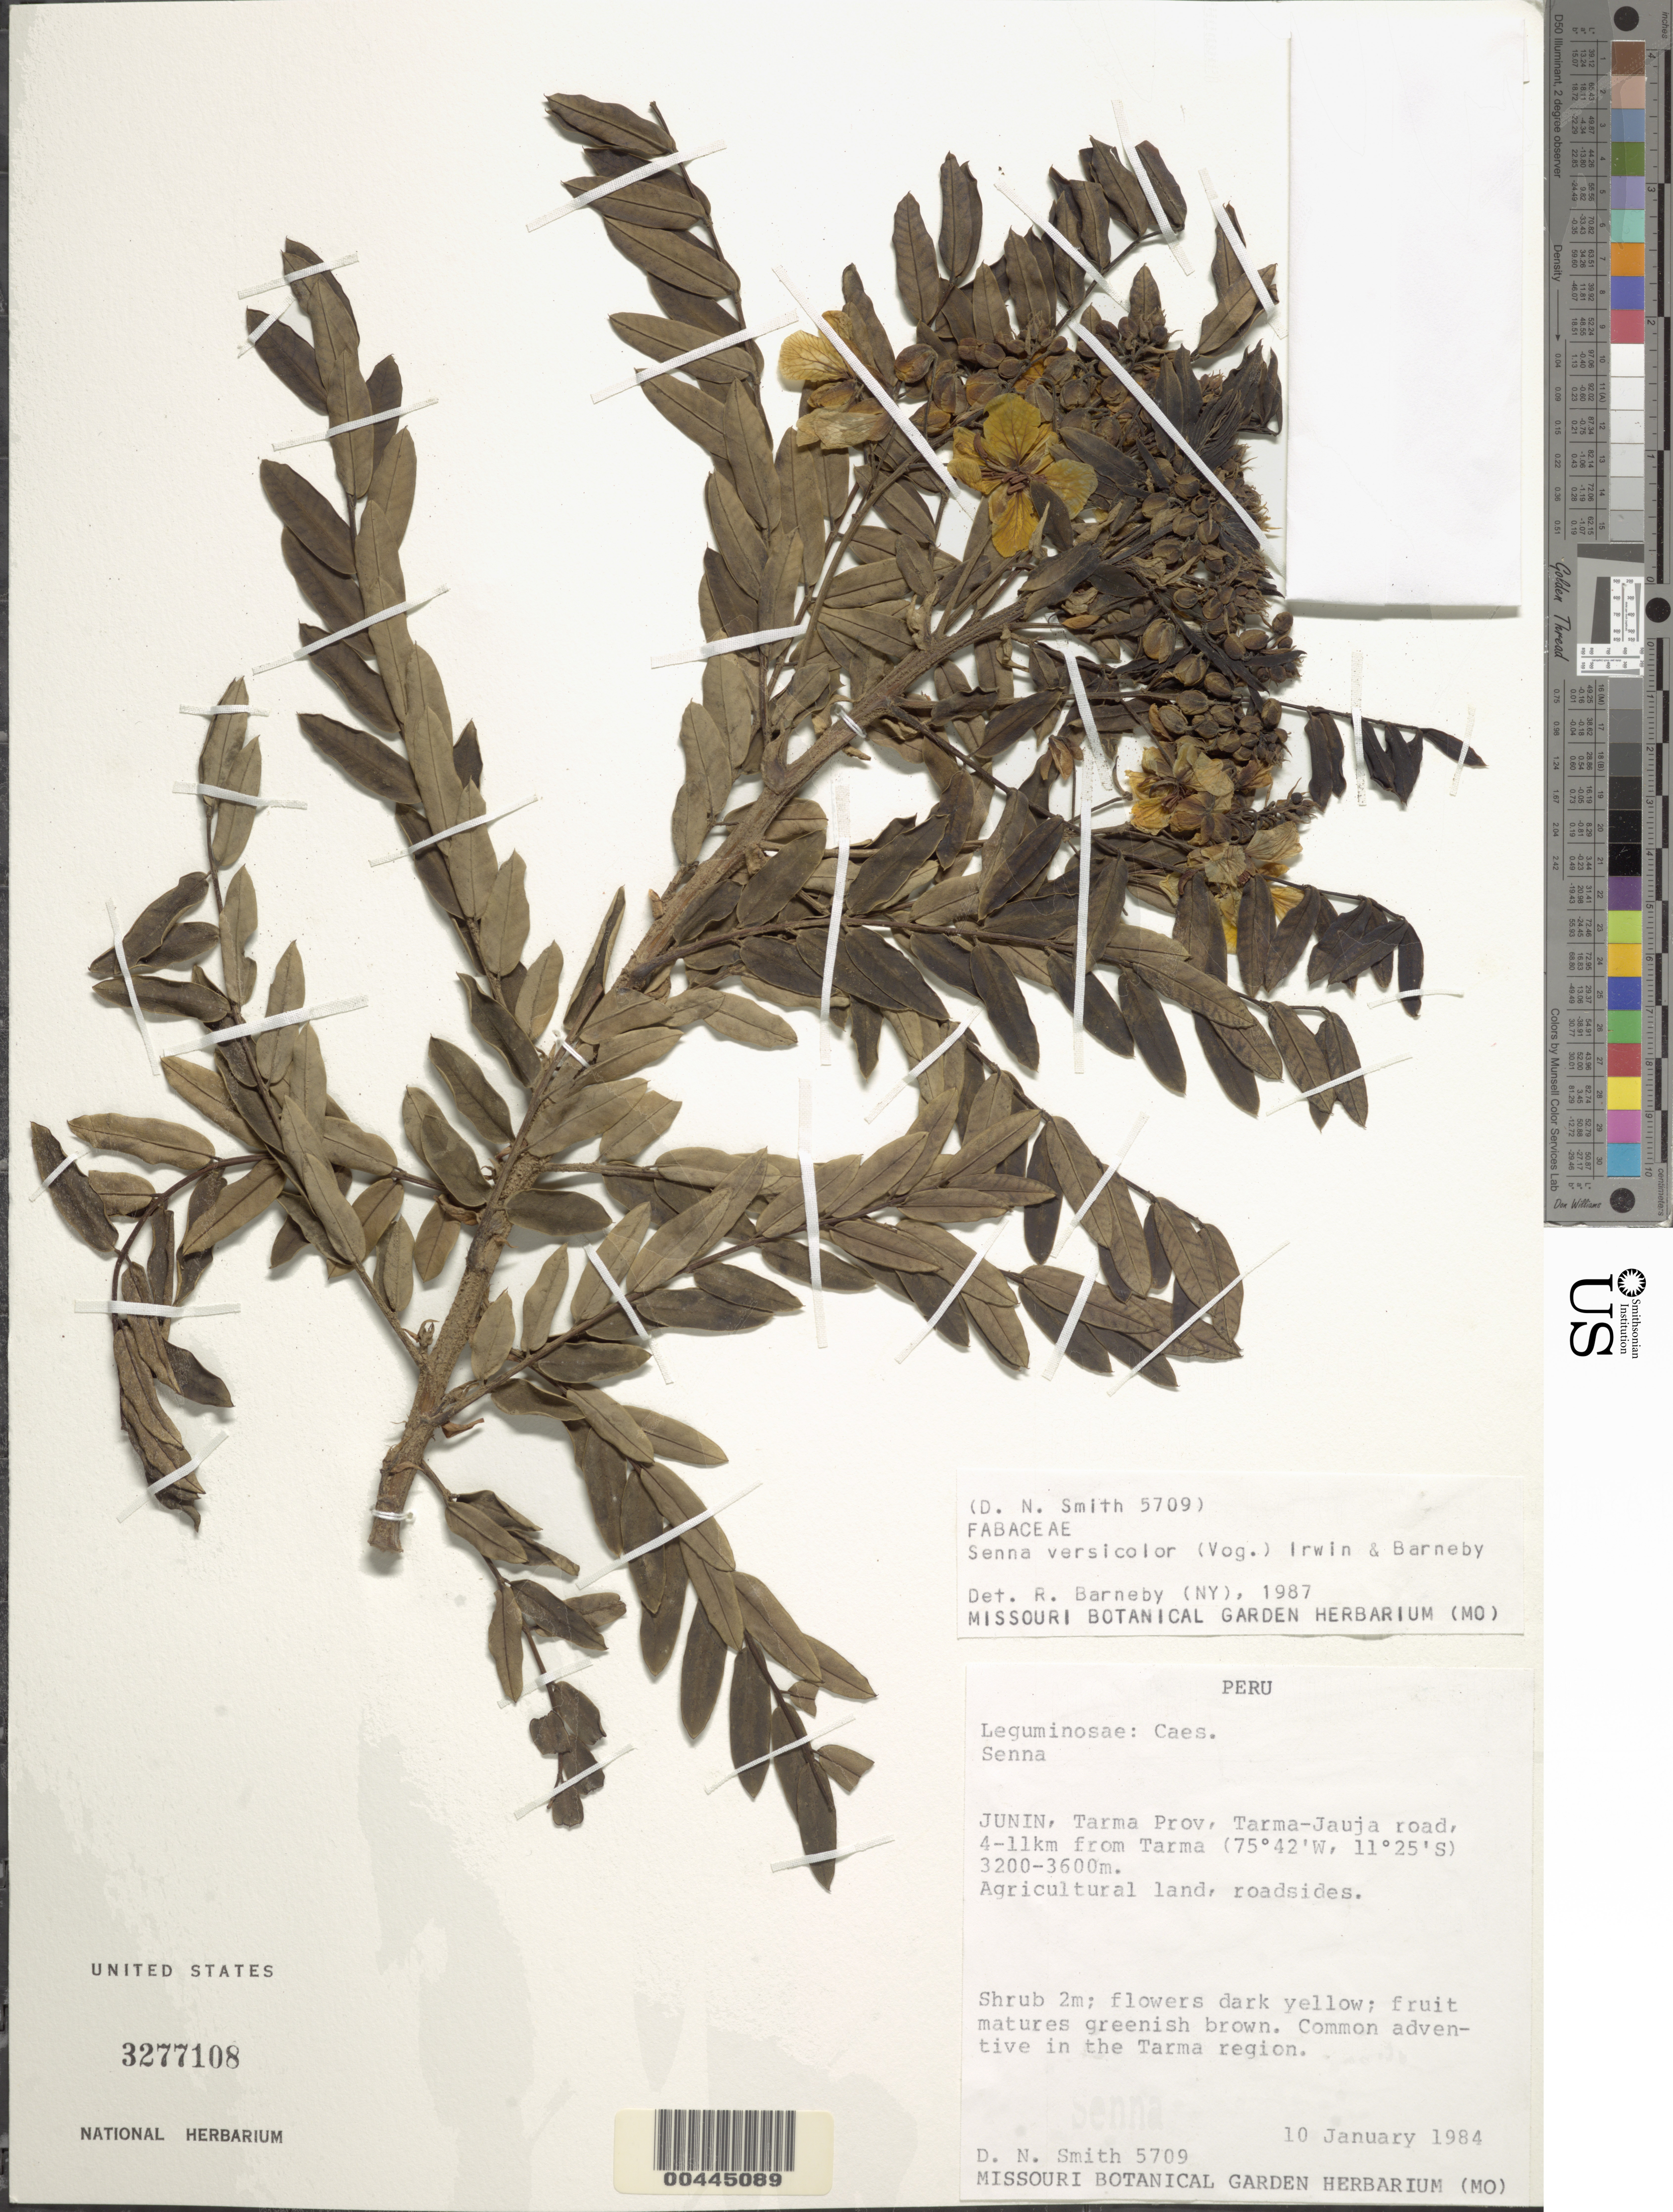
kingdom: Plantae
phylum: Tracheophyta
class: Magnoliopsida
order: Fabales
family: Fabaceae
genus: Senna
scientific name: Senna versicolor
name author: (Meyen ex Vogel) H.S. Irwin & Barneby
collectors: D. Smith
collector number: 5709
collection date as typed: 10 Jan 1984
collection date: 1984-01-10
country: Peru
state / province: Junín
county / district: Tarma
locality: Tarma-jauja road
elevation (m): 3200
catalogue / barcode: US 3277108